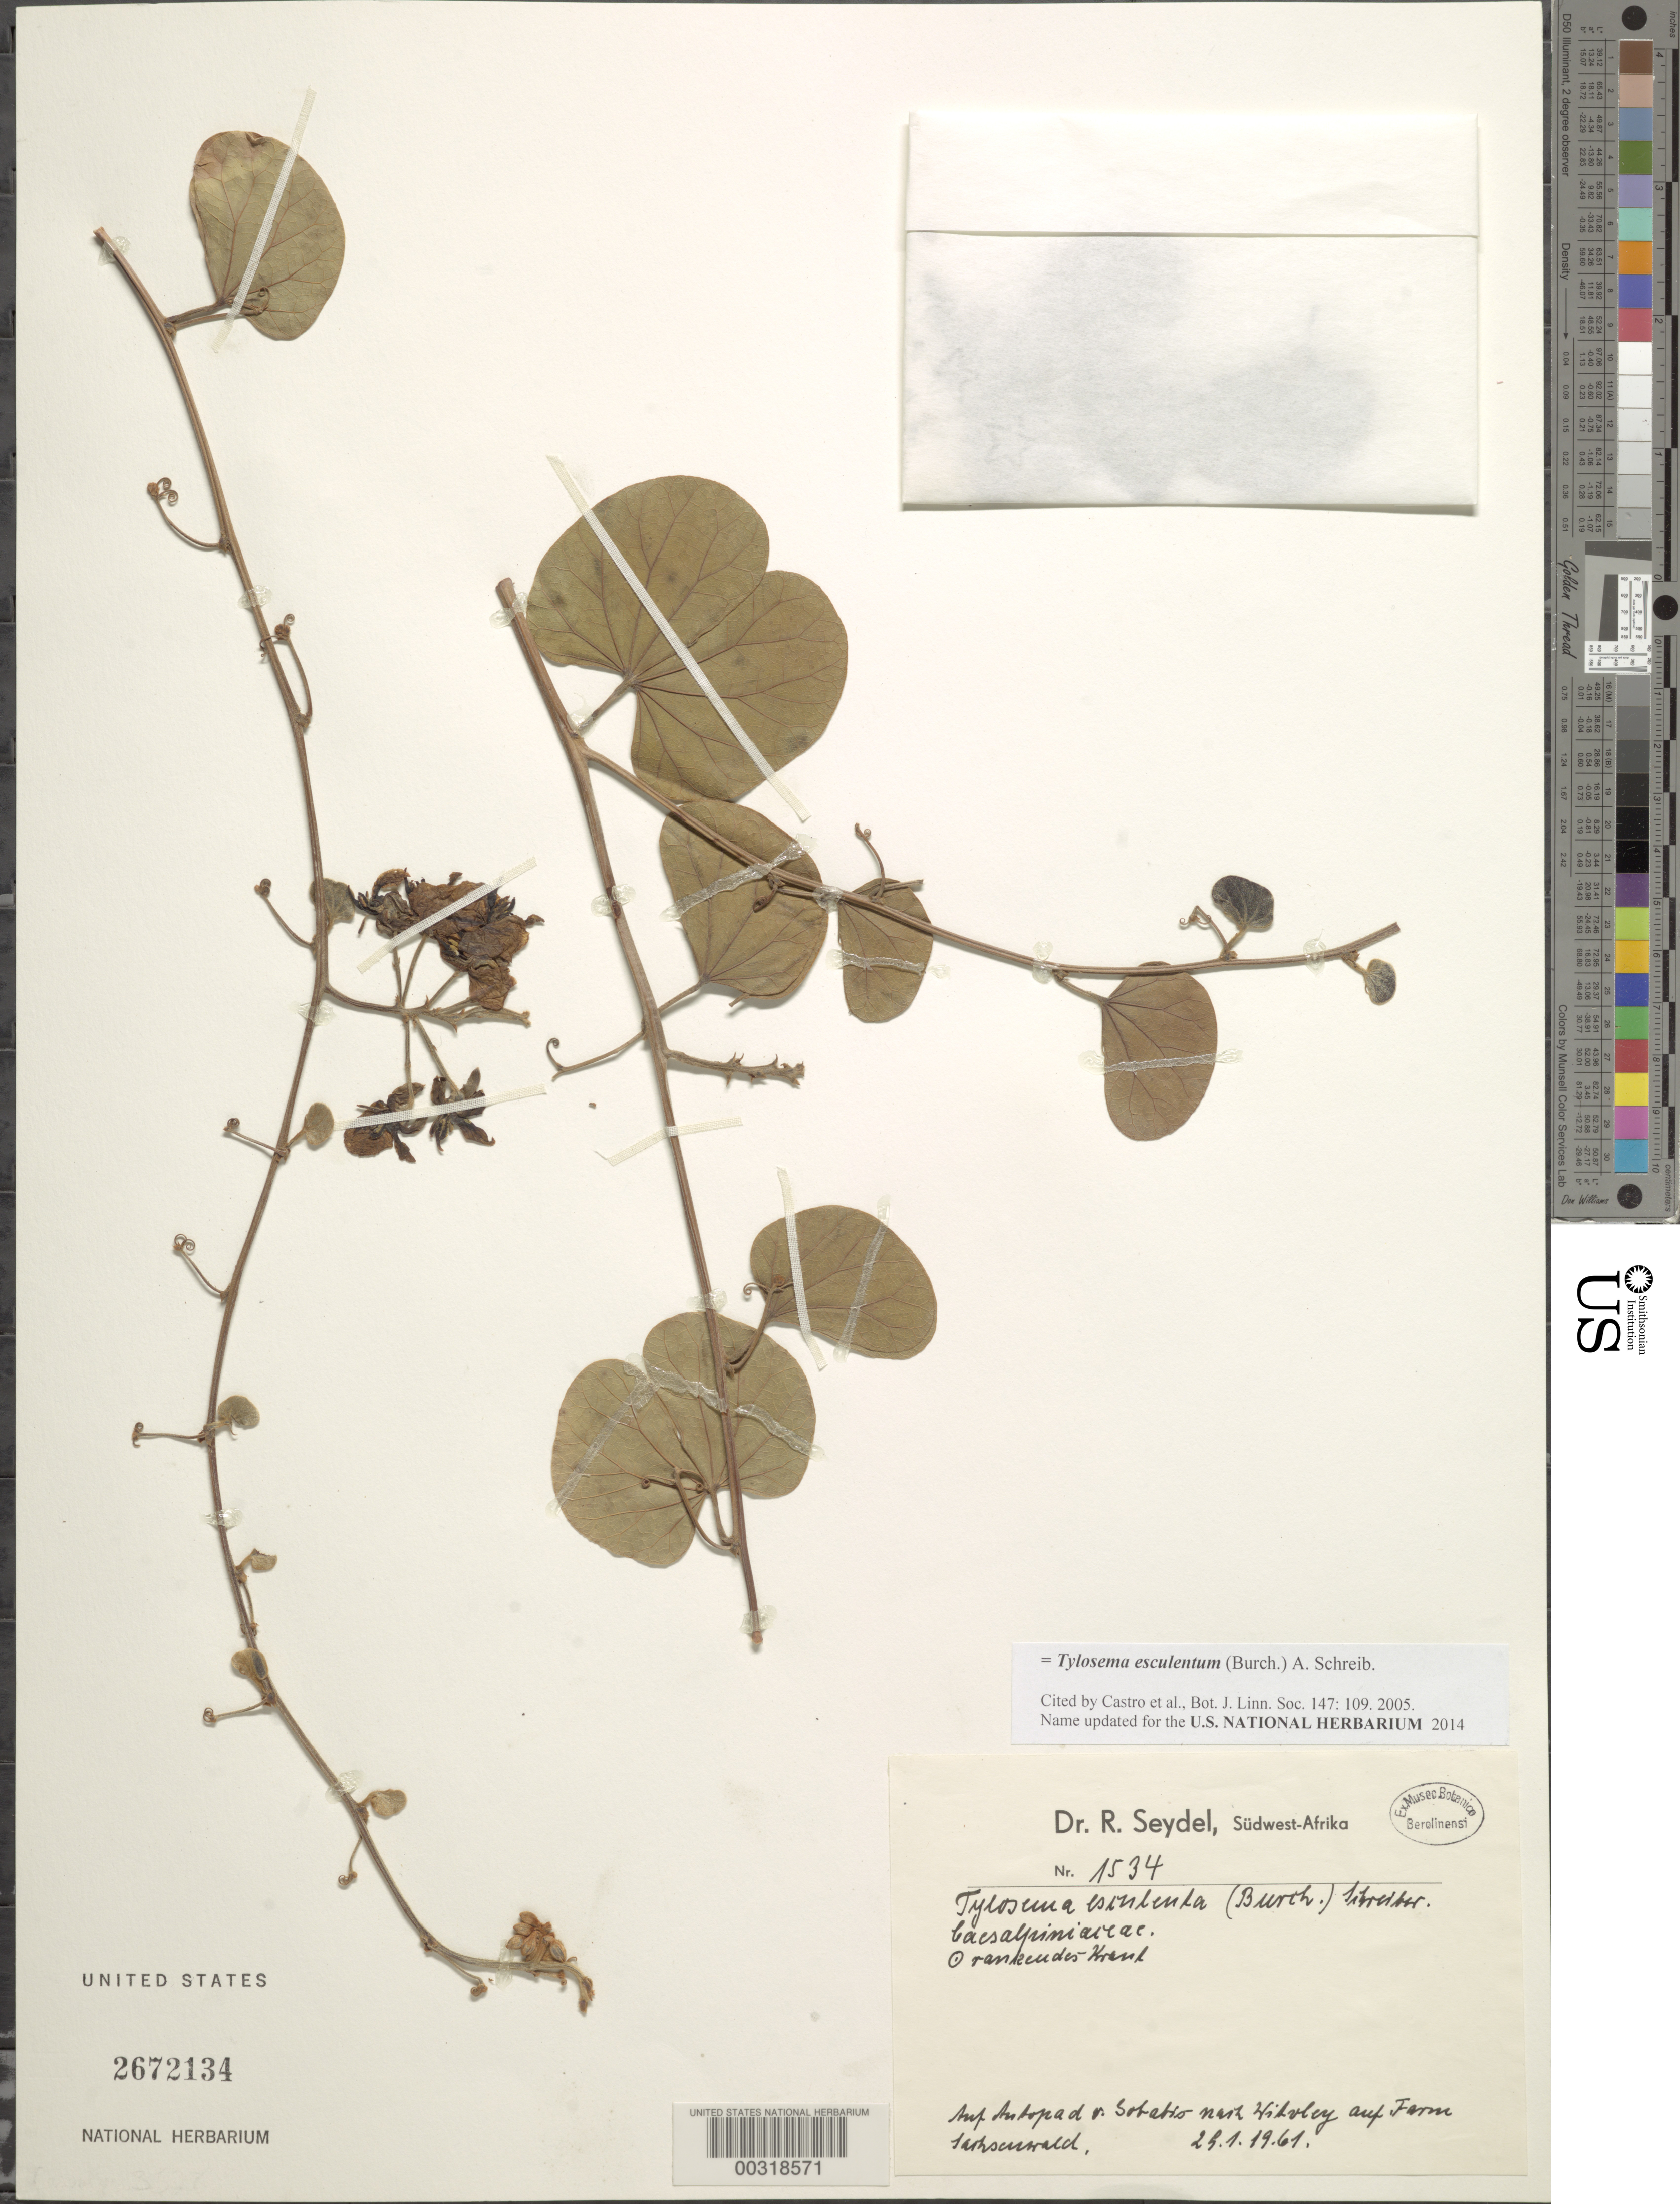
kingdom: Plantae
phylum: Tracheophyta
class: Magnoliopsida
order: Fabales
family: Fabaceae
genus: Tylosema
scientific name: Tylosema esculentum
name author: (Burch) A. Schreib.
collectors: R. Seydel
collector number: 1534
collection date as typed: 29 Jan 1961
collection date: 1961-01-29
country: Namibia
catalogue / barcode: US 2672134